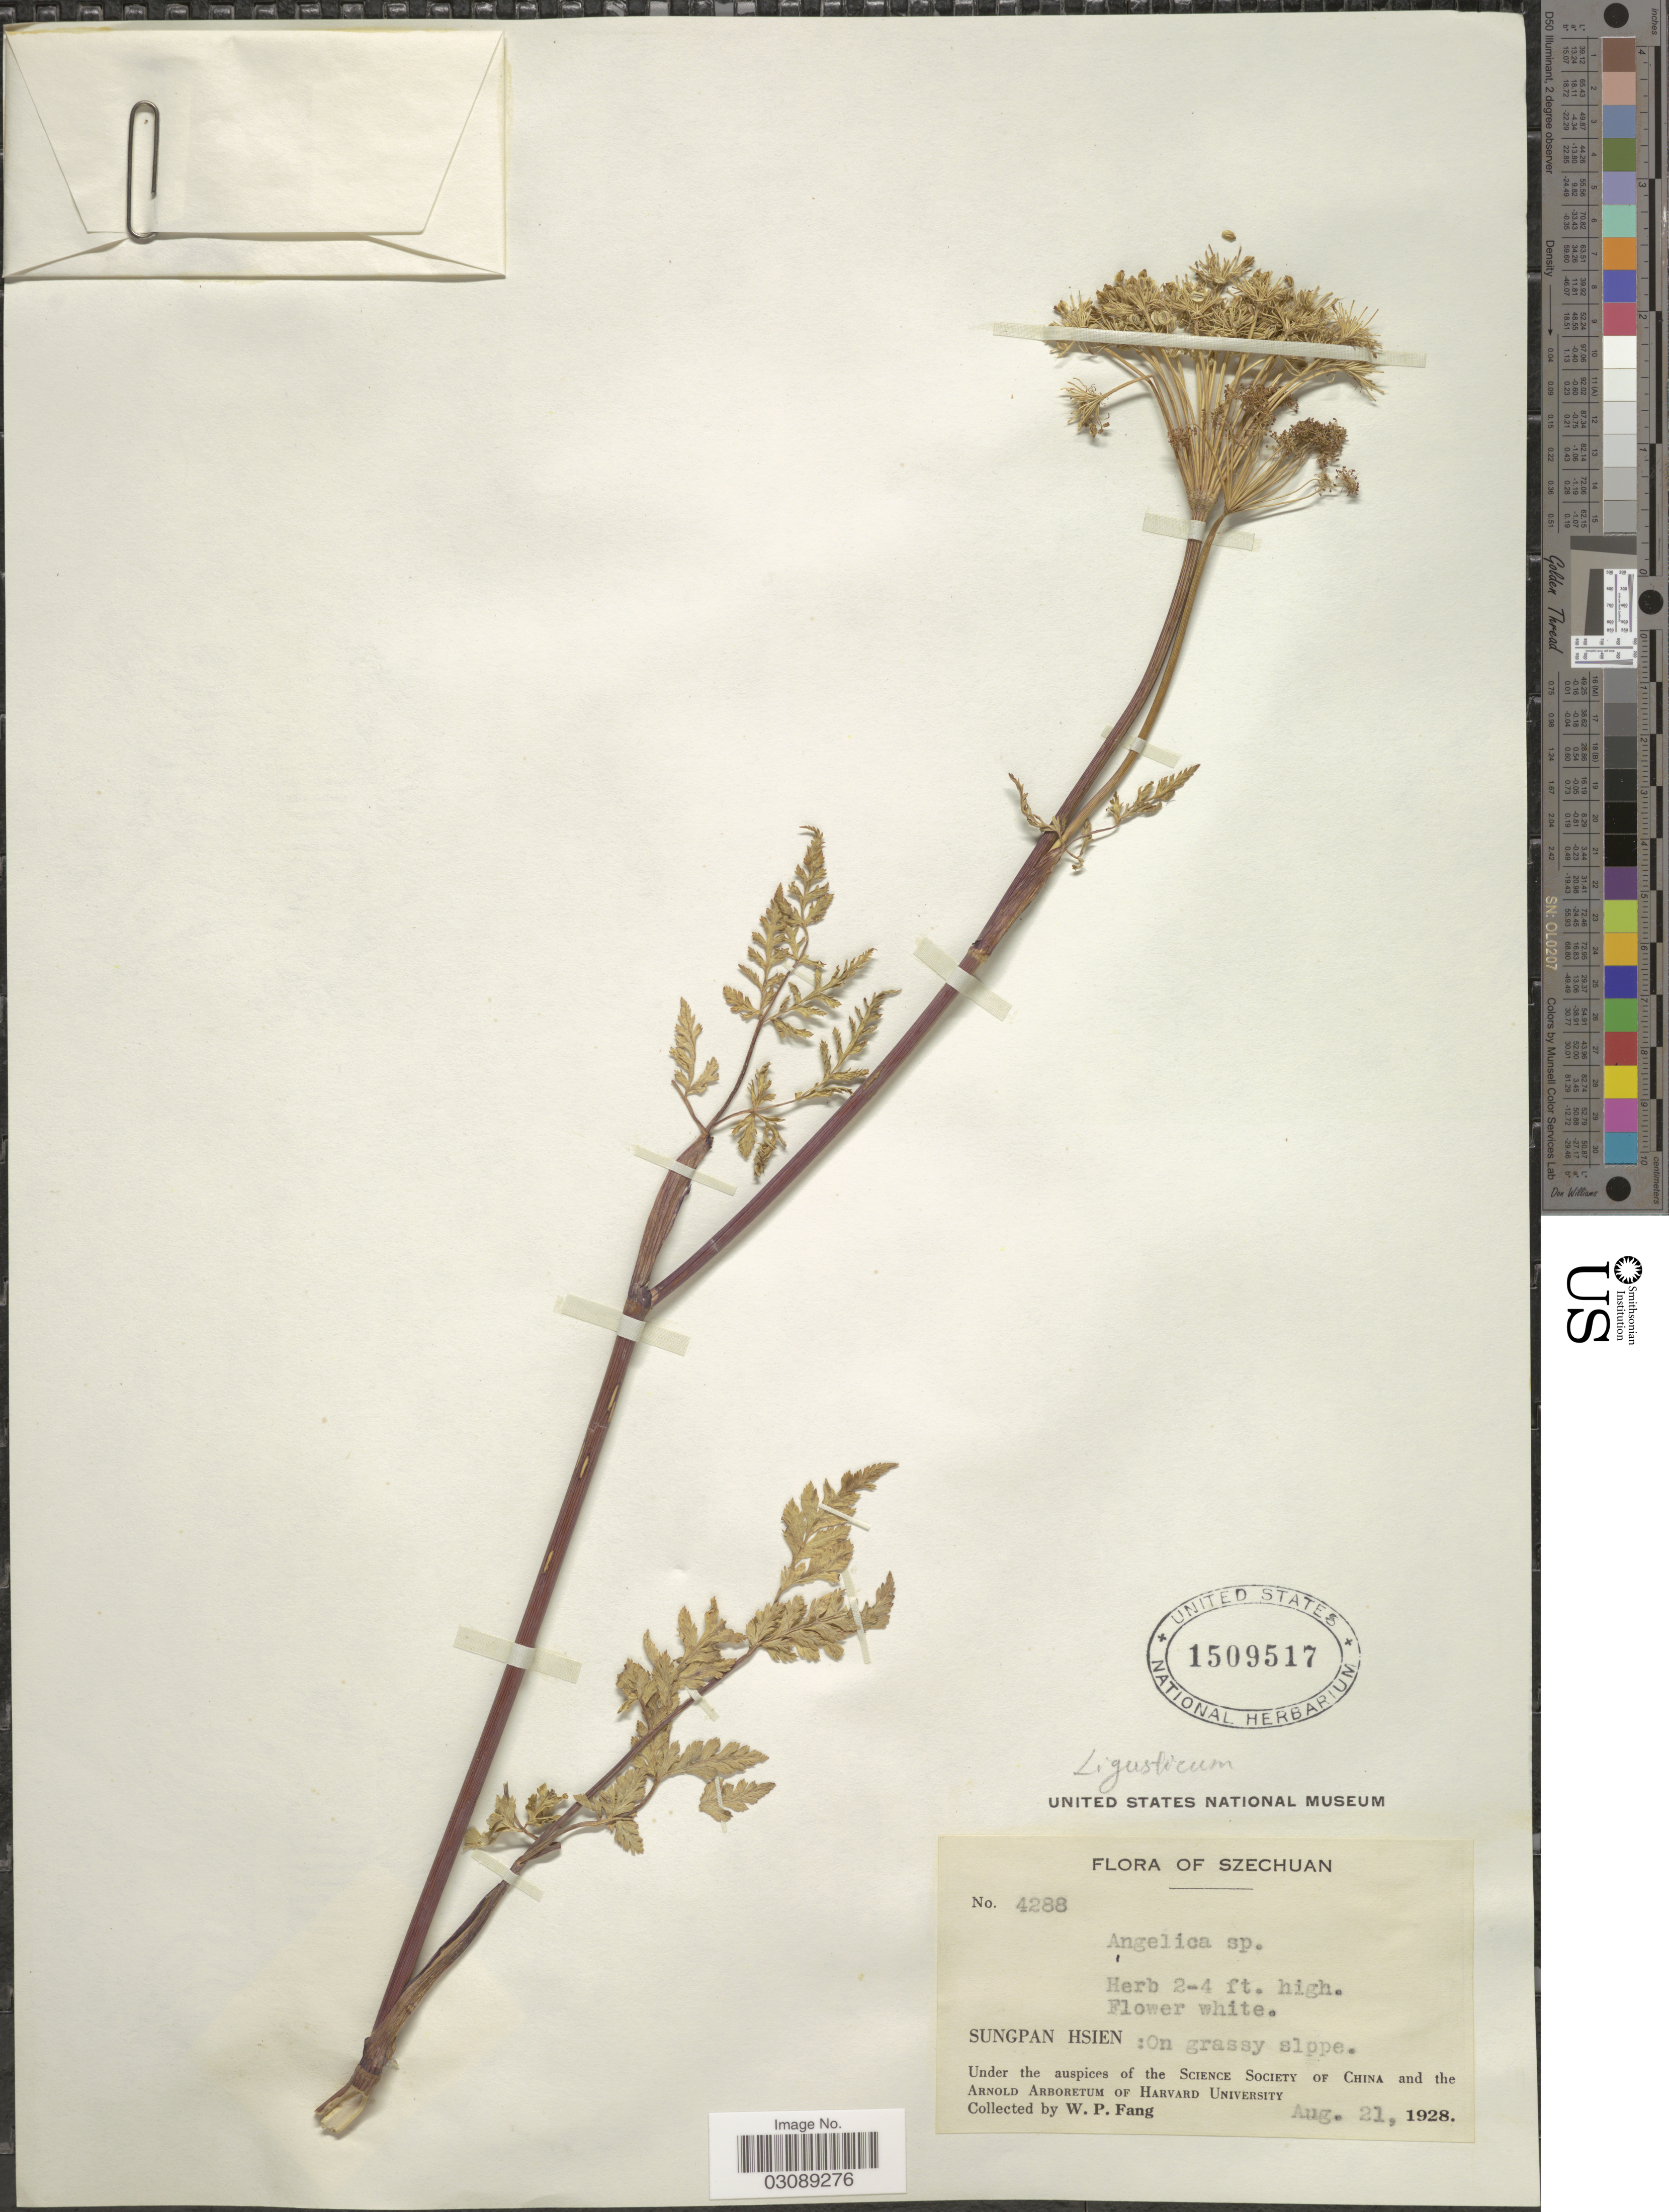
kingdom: Plantae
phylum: Tracheophyta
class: Magnoliopsida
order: Apiales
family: Apiaceae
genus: Ligusticum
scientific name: Ligusticum sp.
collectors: W. P. Fang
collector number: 4288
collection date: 1928-08-21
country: China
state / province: Sichuan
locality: Szechuan. Sungpan Hsien.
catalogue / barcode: US 1509517